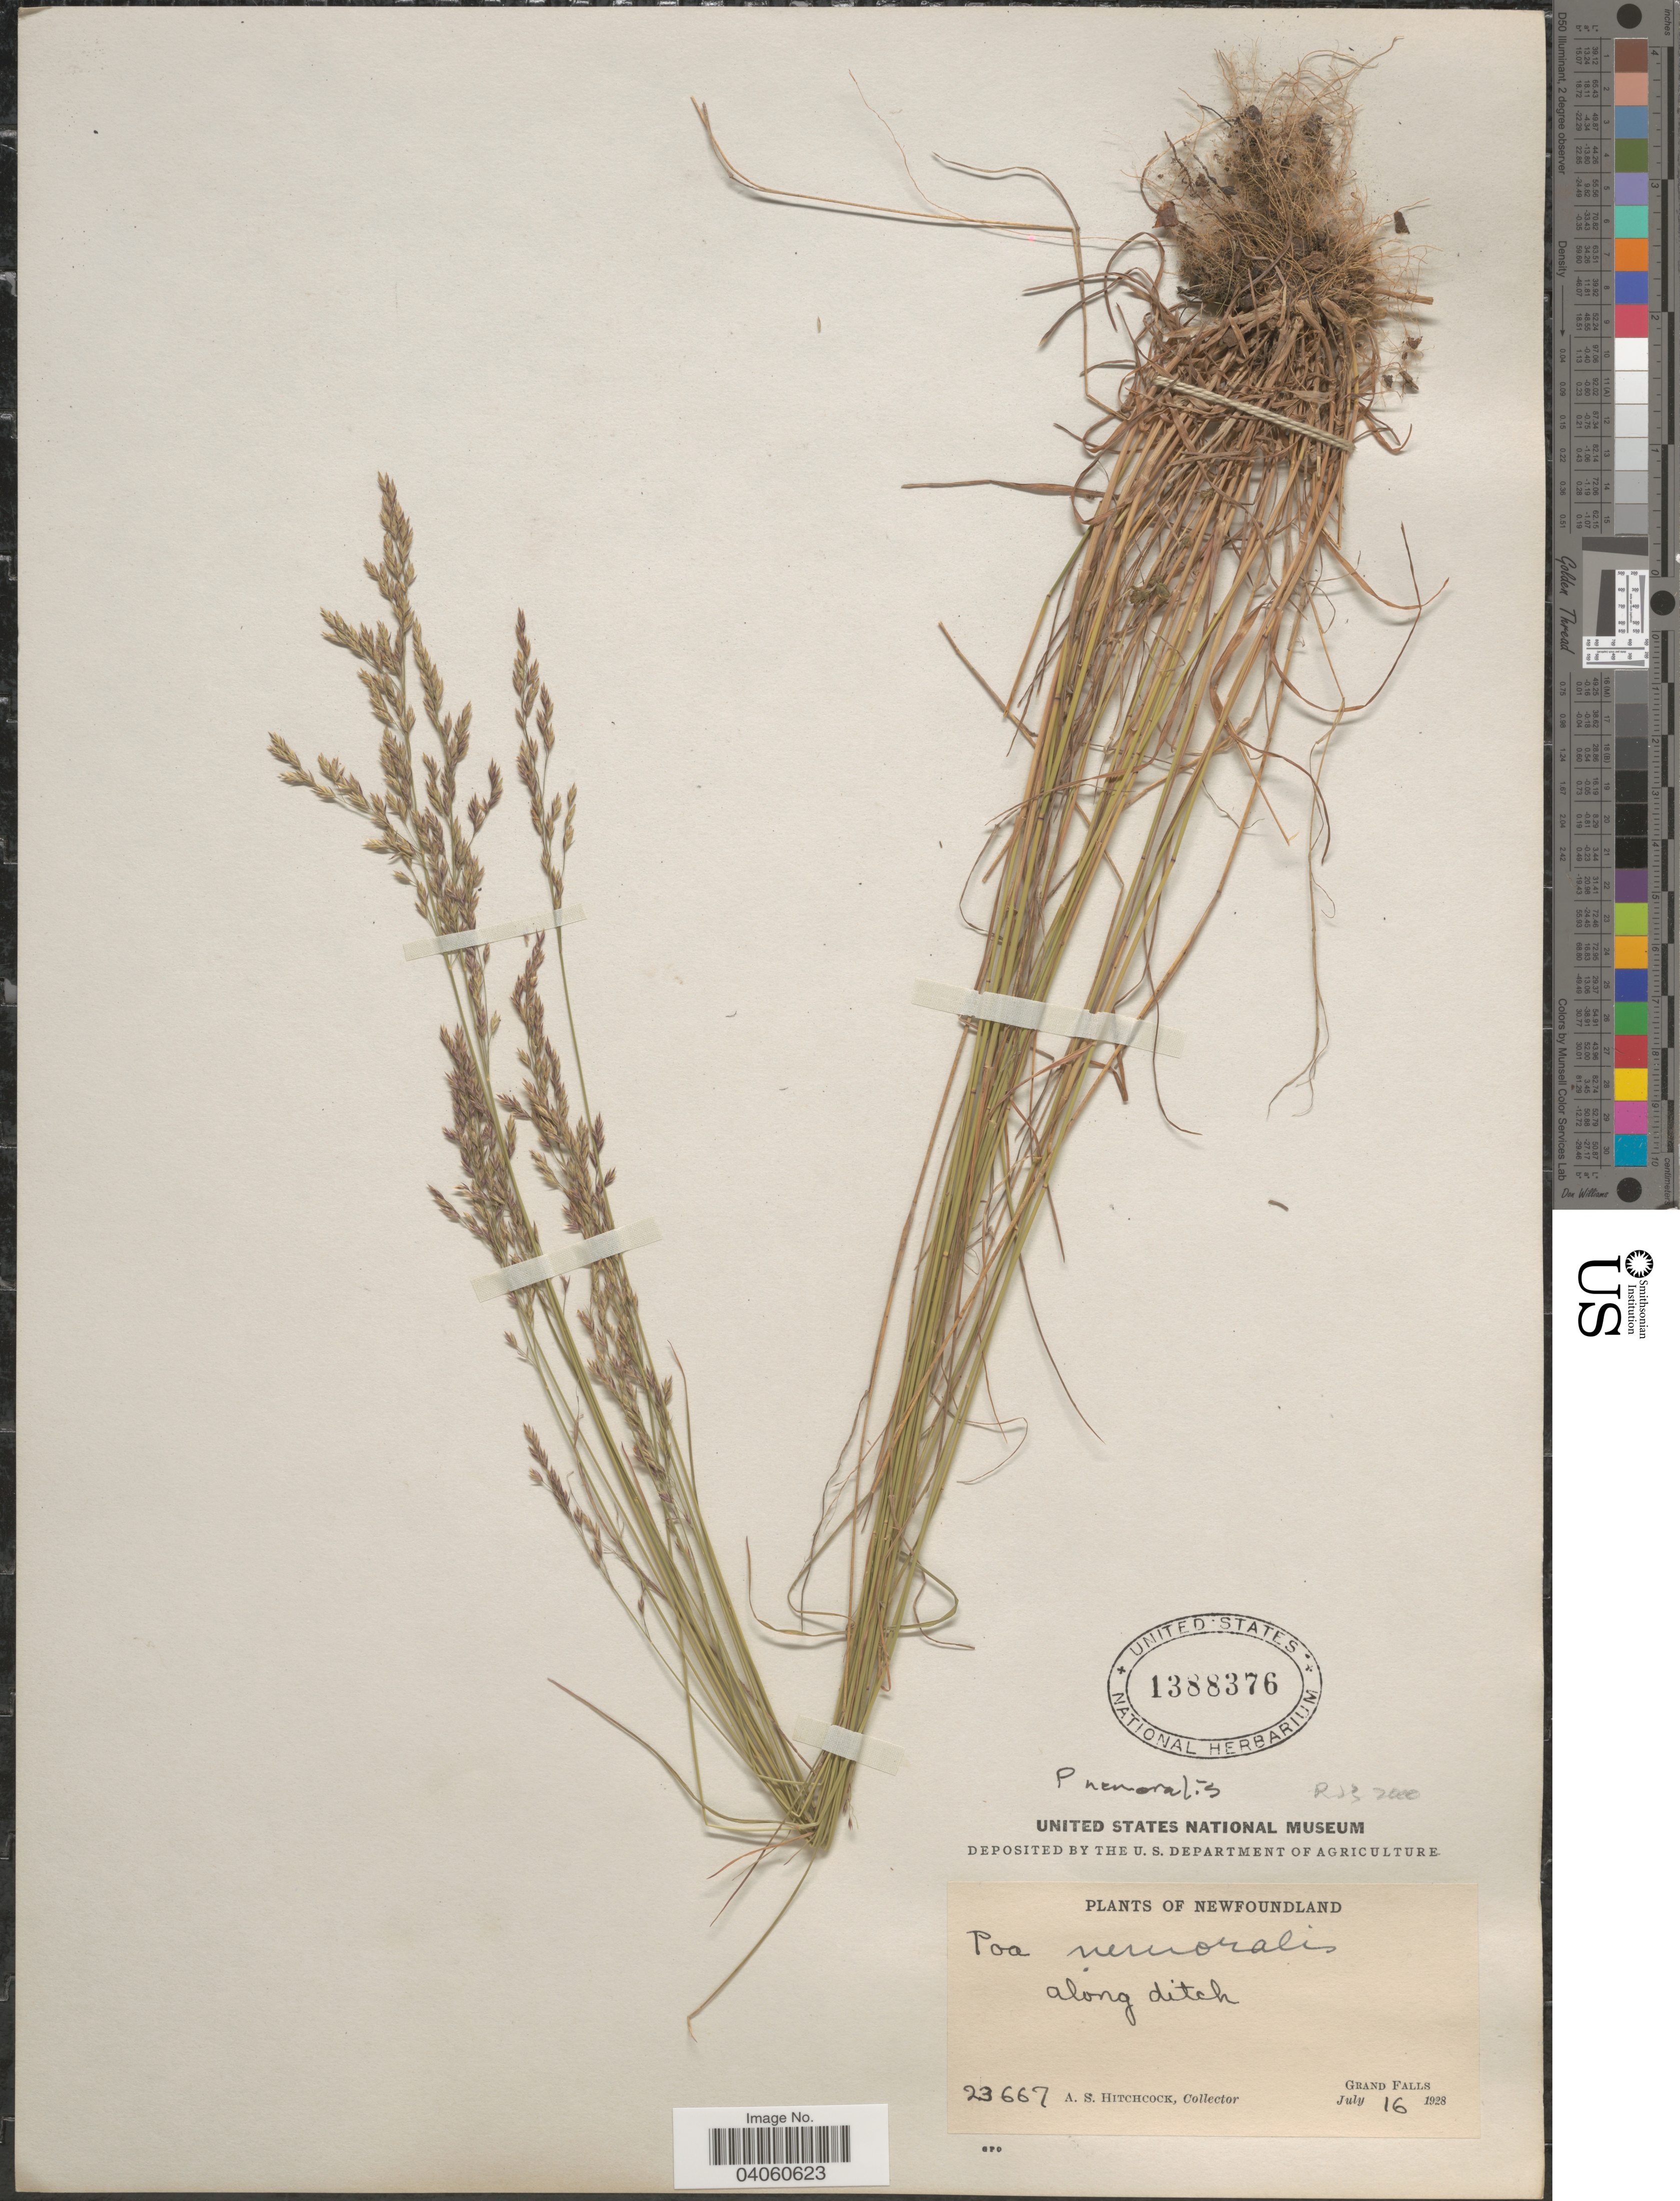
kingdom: Plantae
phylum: Tracheophyta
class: Liliopsida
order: Poales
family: Poaceae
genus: Poa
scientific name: Poa nemoralis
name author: L.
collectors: A. S. Hitchcock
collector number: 23667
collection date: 1928-07-16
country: Canada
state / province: Newfoundland and Labrador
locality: Grand Falls.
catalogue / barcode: US 1388376